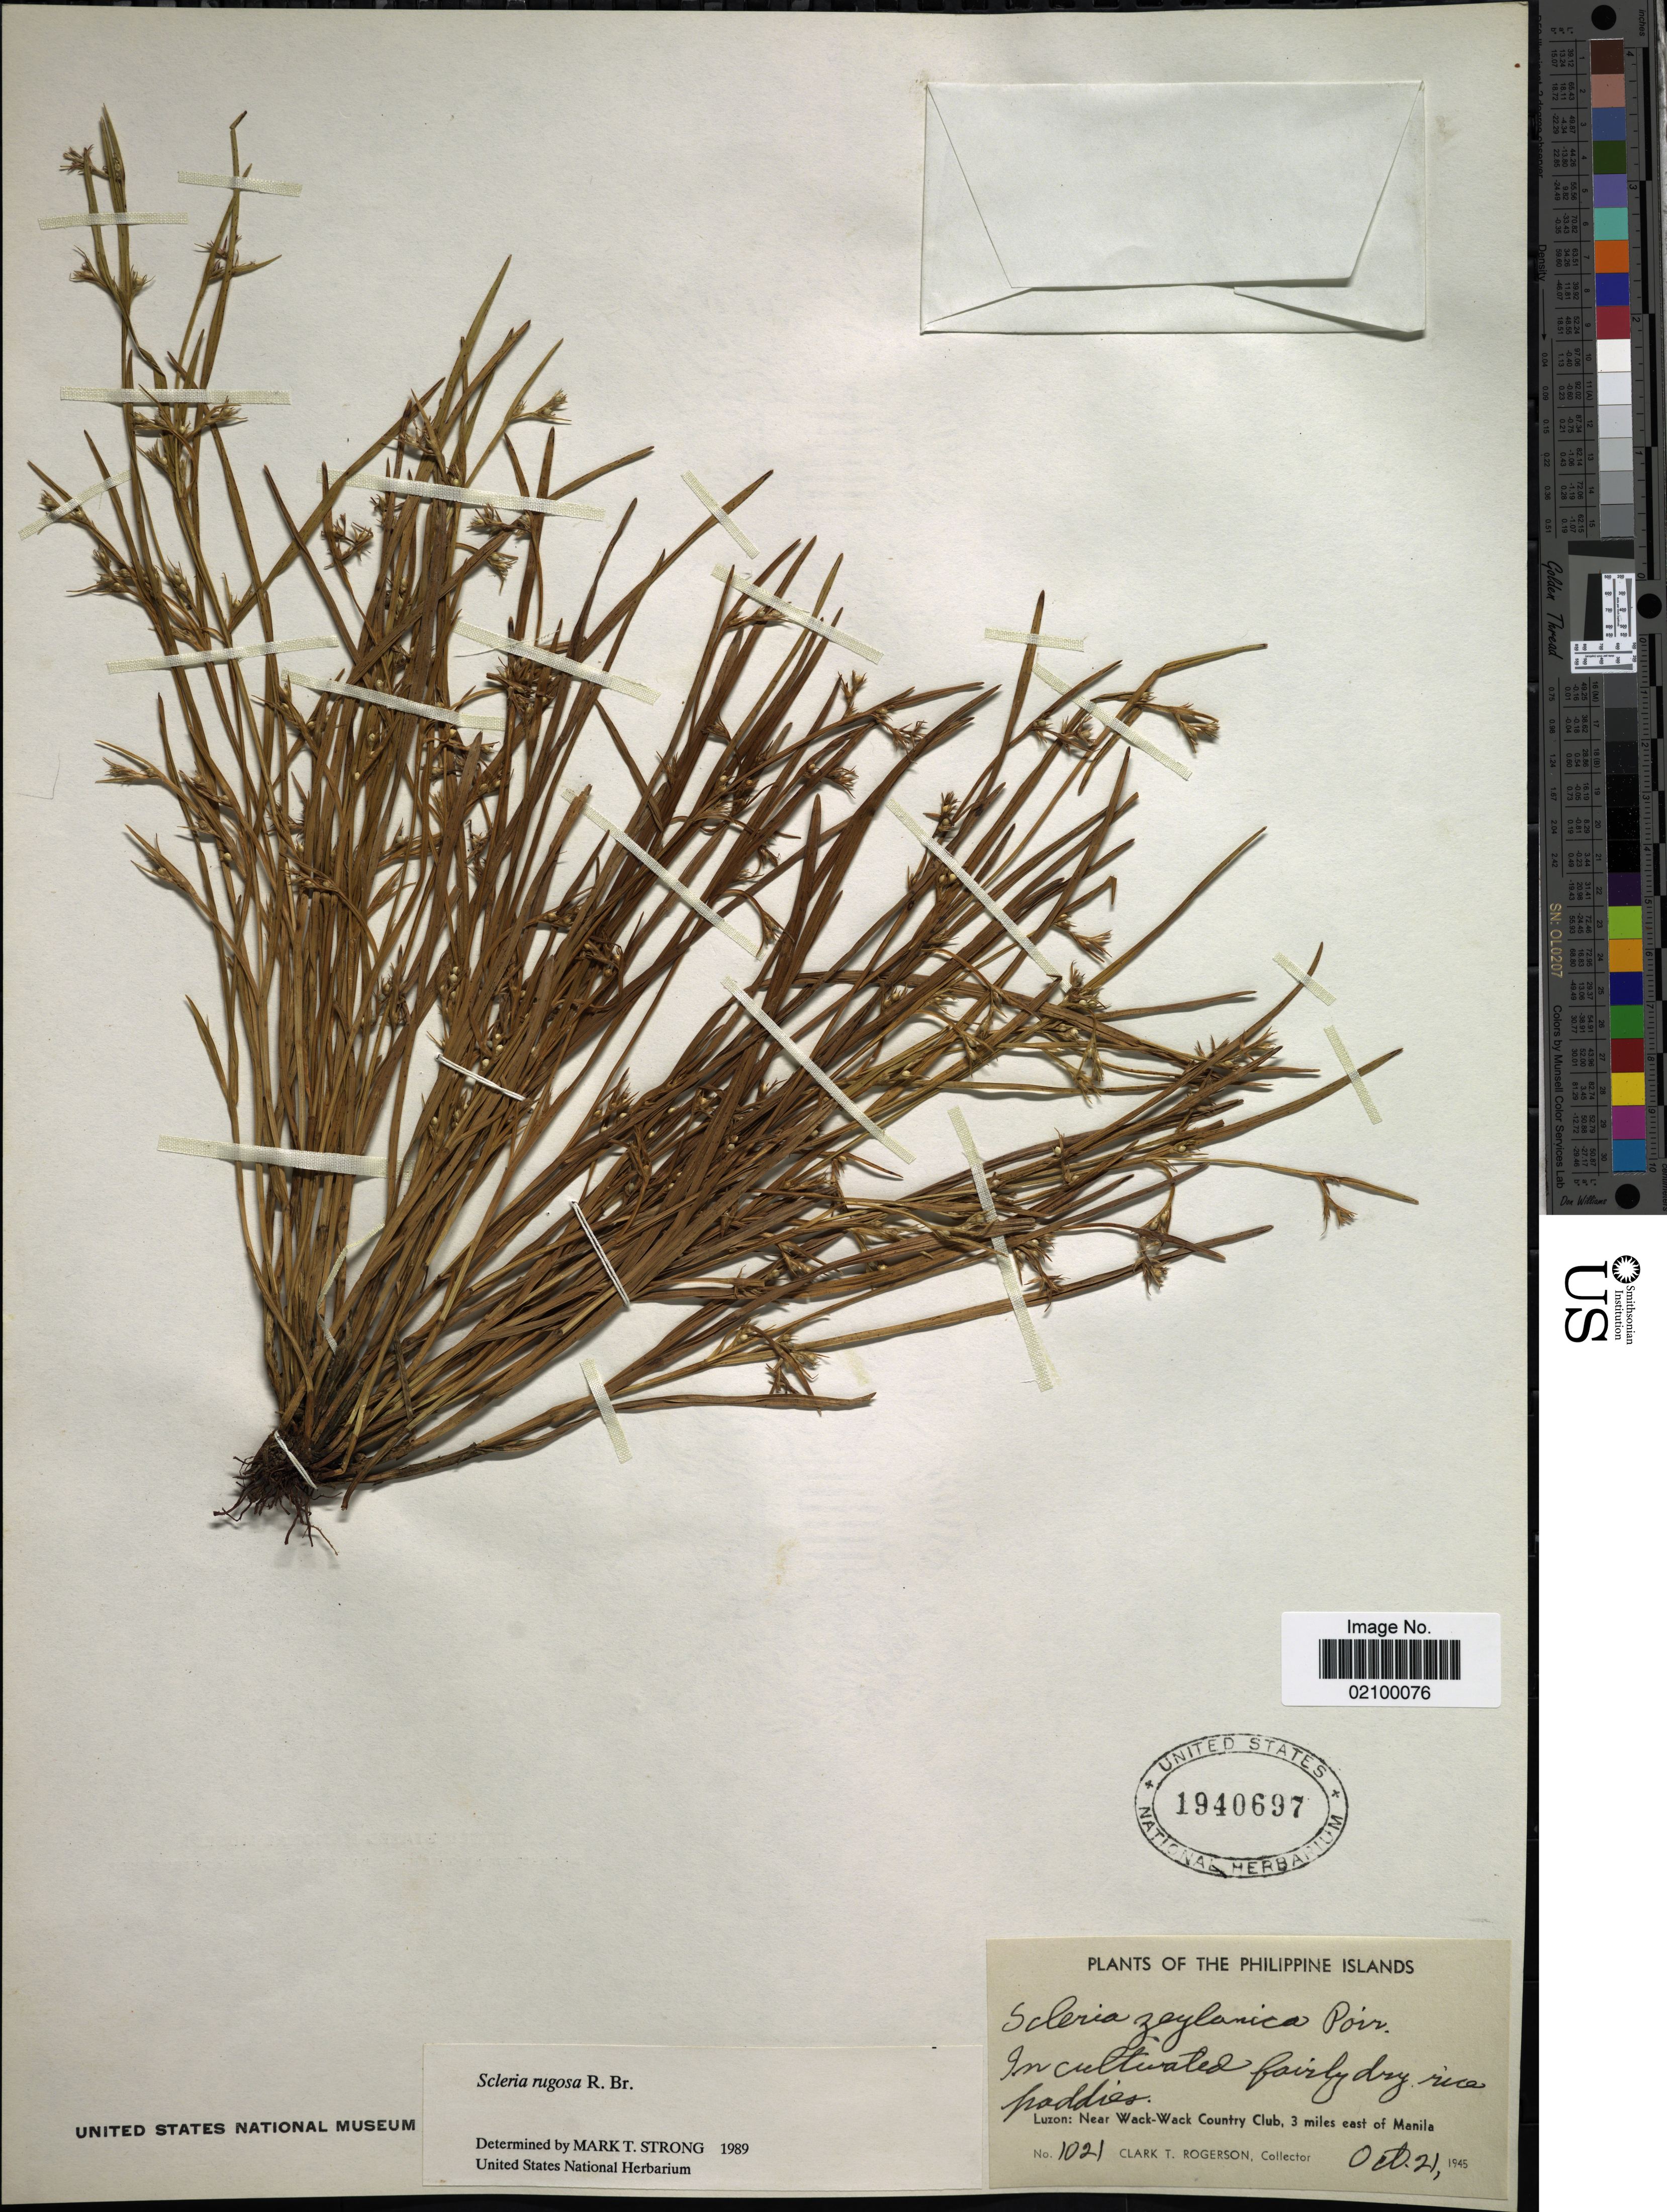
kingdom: Plantae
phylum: Tracheophyta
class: Liliopsida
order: Poales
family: Cyperaceae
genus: Scleria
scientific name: Scleria rugosa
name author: R. Br.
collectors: C. Rogerson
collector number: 1021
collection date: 1945-10-21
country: Philippines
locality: Luzon: Near Wack- Wack Country Club, 3 miles east of Manila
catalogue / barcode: US 1940697